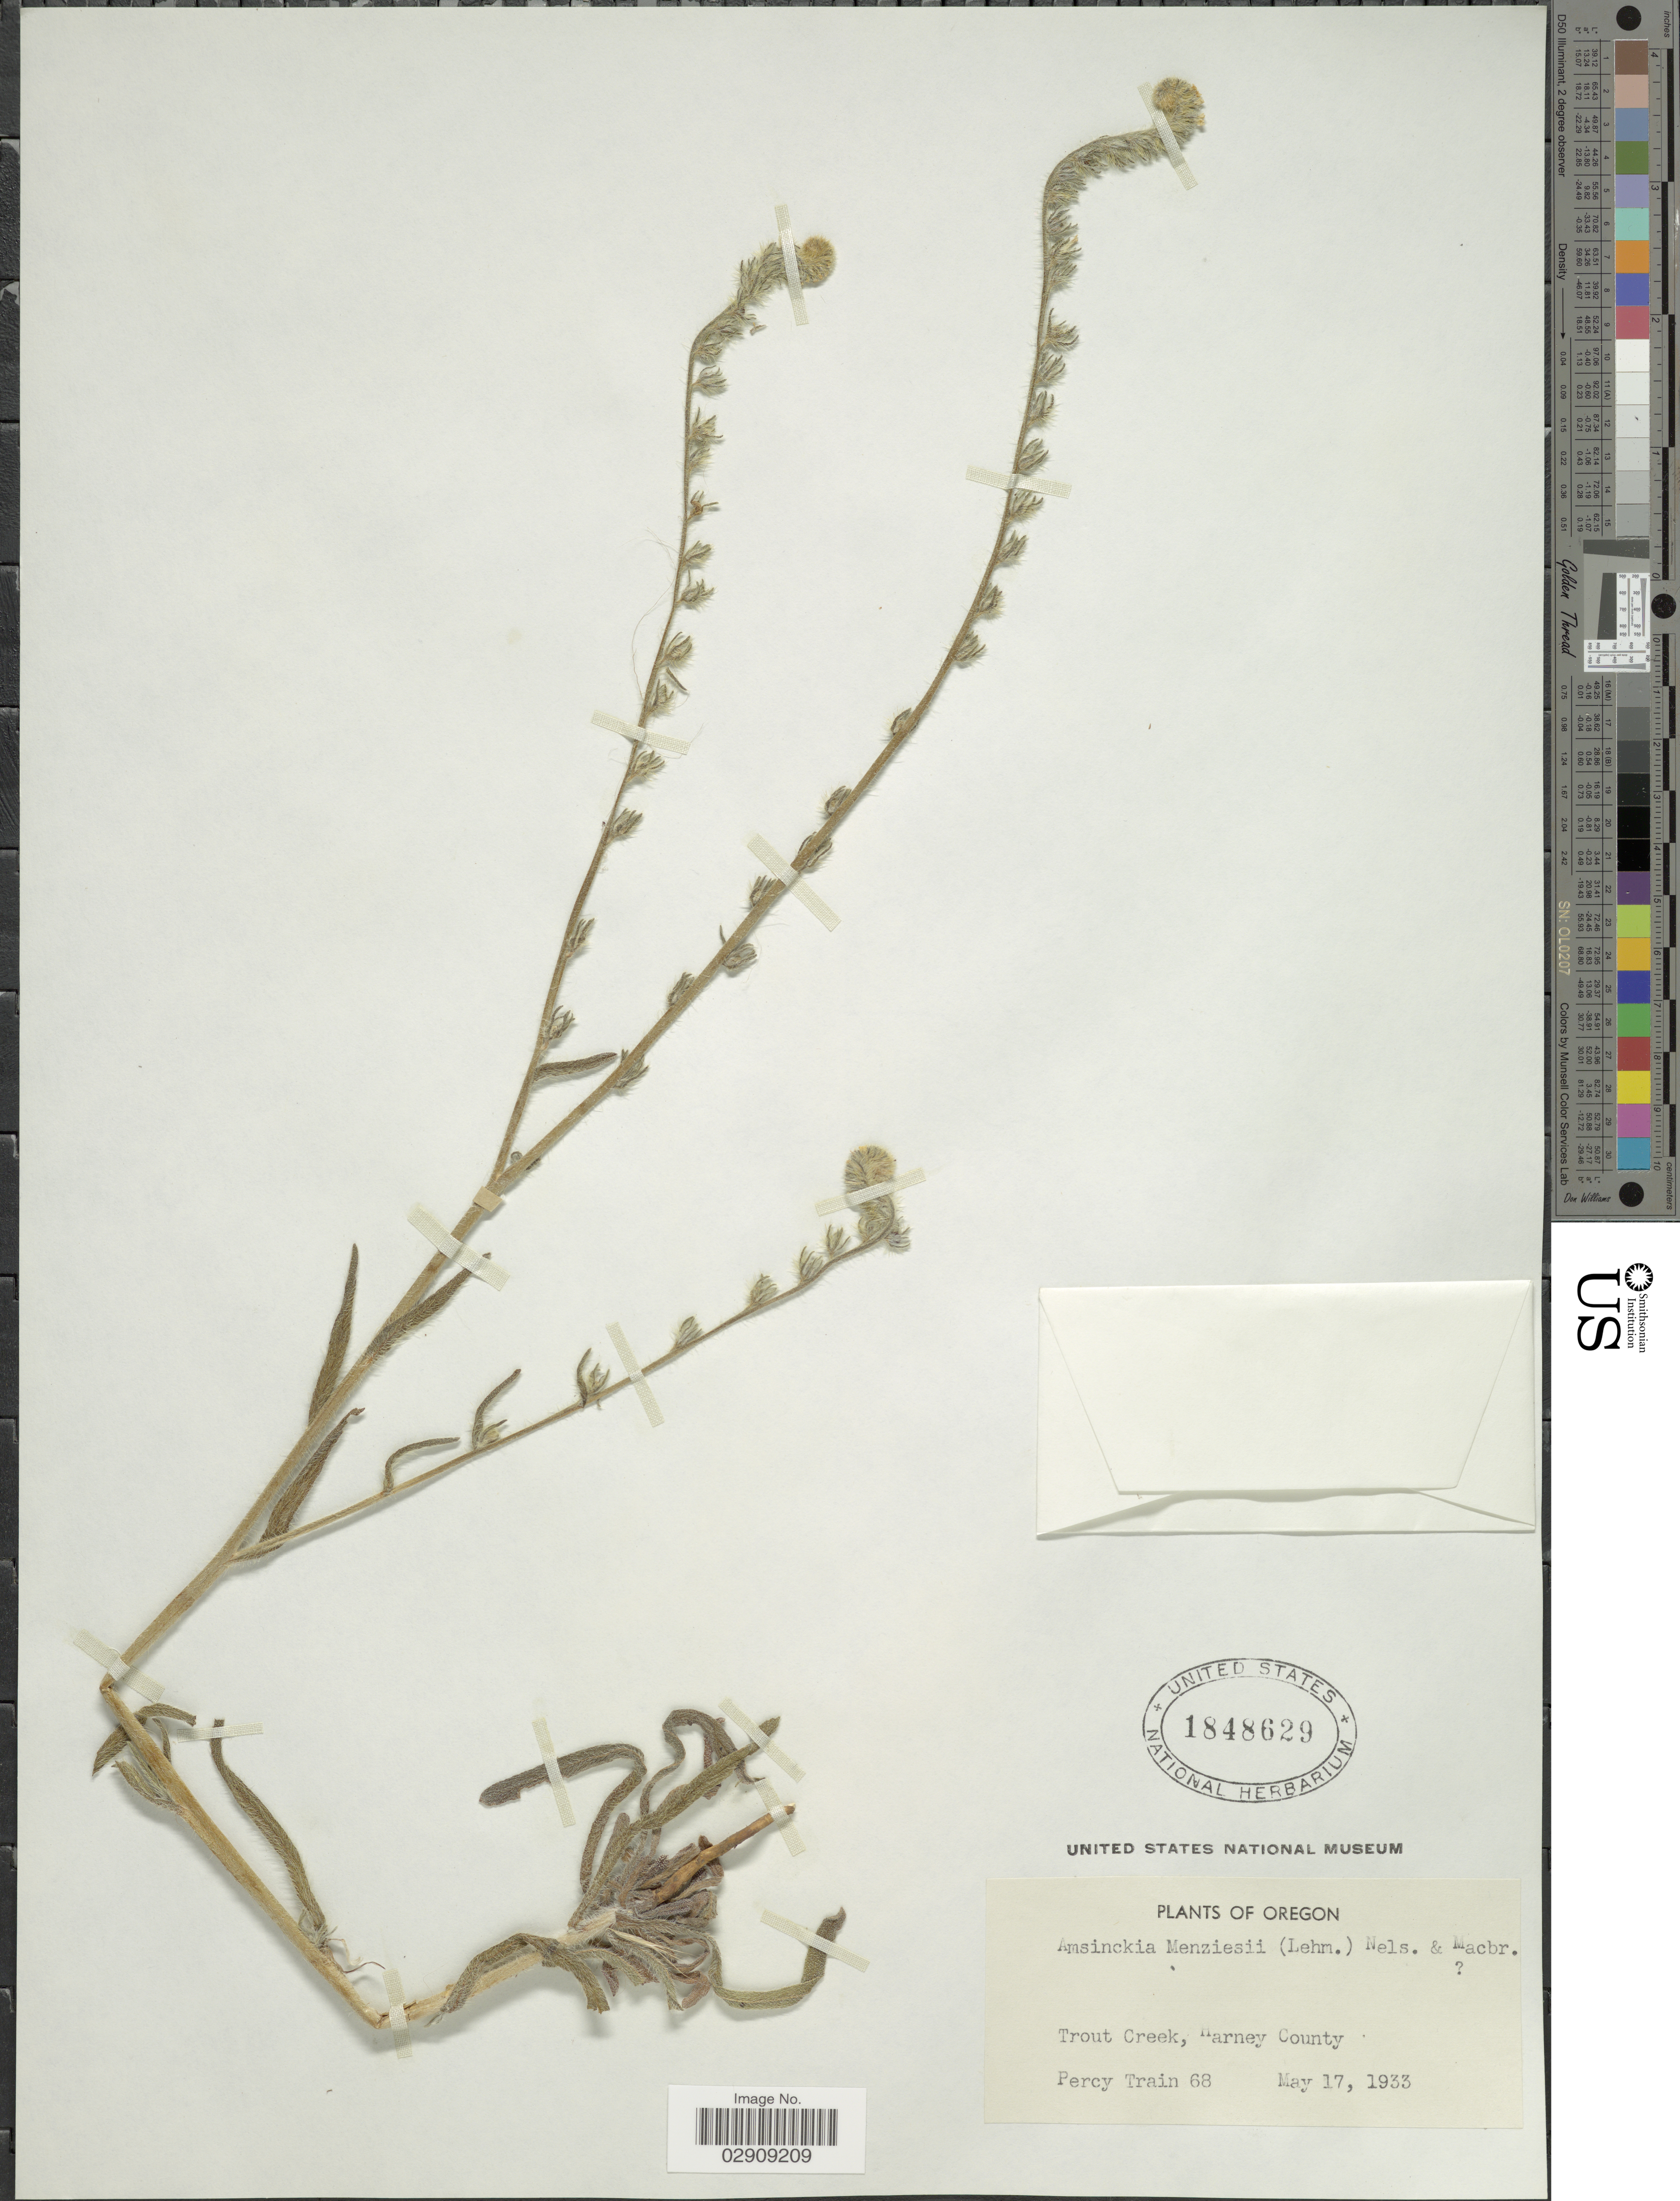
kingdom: Plantae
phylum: Tracheophyta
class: Magnoliopsida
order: Boraginales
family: Boraginaceae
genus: Amsinckia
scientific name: Amsinckia menziesii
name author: A. Nelson & J.F. Macbr.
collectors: P. Train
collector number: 68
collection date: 1933-05-17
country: United States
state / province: Oregon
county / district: Harney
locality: Trout Creek, Harney County.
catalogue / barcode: US 1848629